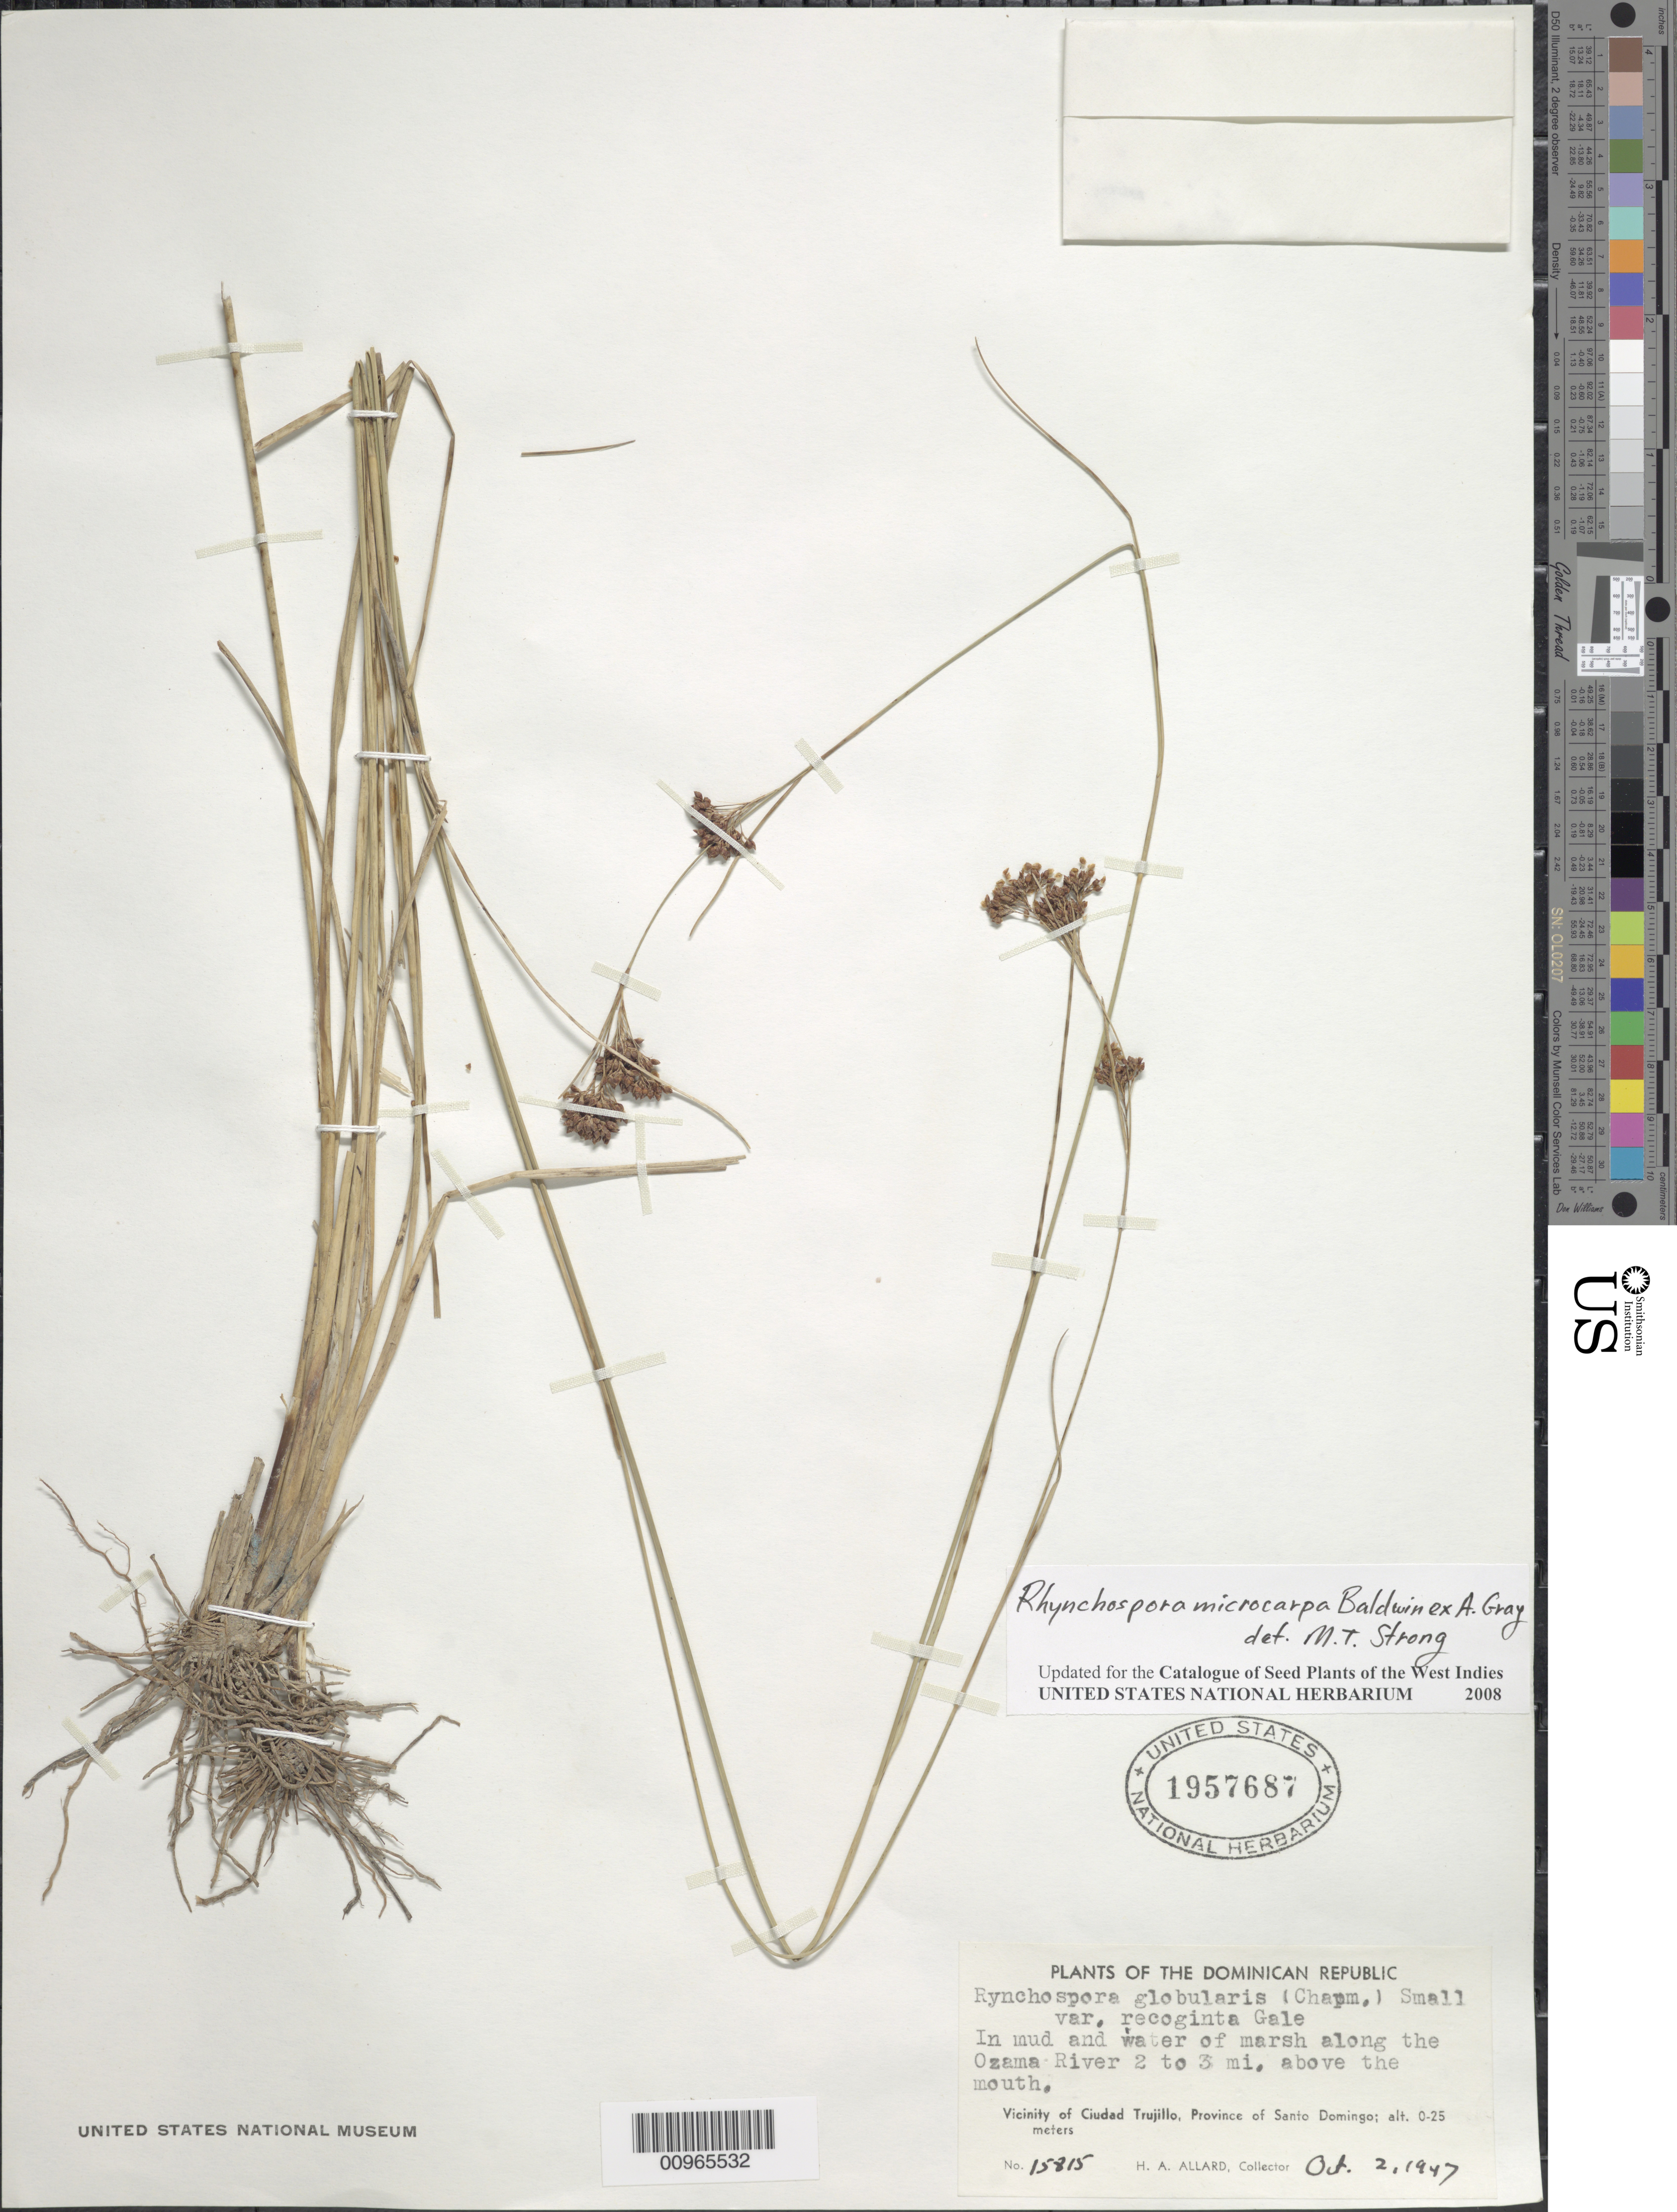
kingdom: Plantae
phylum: Tracheophyta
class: Liliopsida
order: Poales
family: Cyperaceae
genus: Rhynchospora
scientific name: Rhynchospora microcarpa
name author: Baldwin ex A. Gray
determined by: Strong, M. T., (US), Smithsonian Institution - National Museum of Natural History (UNITED STATES)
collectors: H. A. Allard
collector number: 15815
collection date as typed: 02 Oct 1947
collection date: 1947-10-02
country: Dominican Republic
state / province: Santo Domingo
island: Hispaniola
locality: vicinity of Ciudad Trujillo, marsh along the Ozama River, 2 to 3 miles above the mouth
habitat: In mud and water of marsh along river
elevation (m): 0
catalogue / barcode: US 1957687